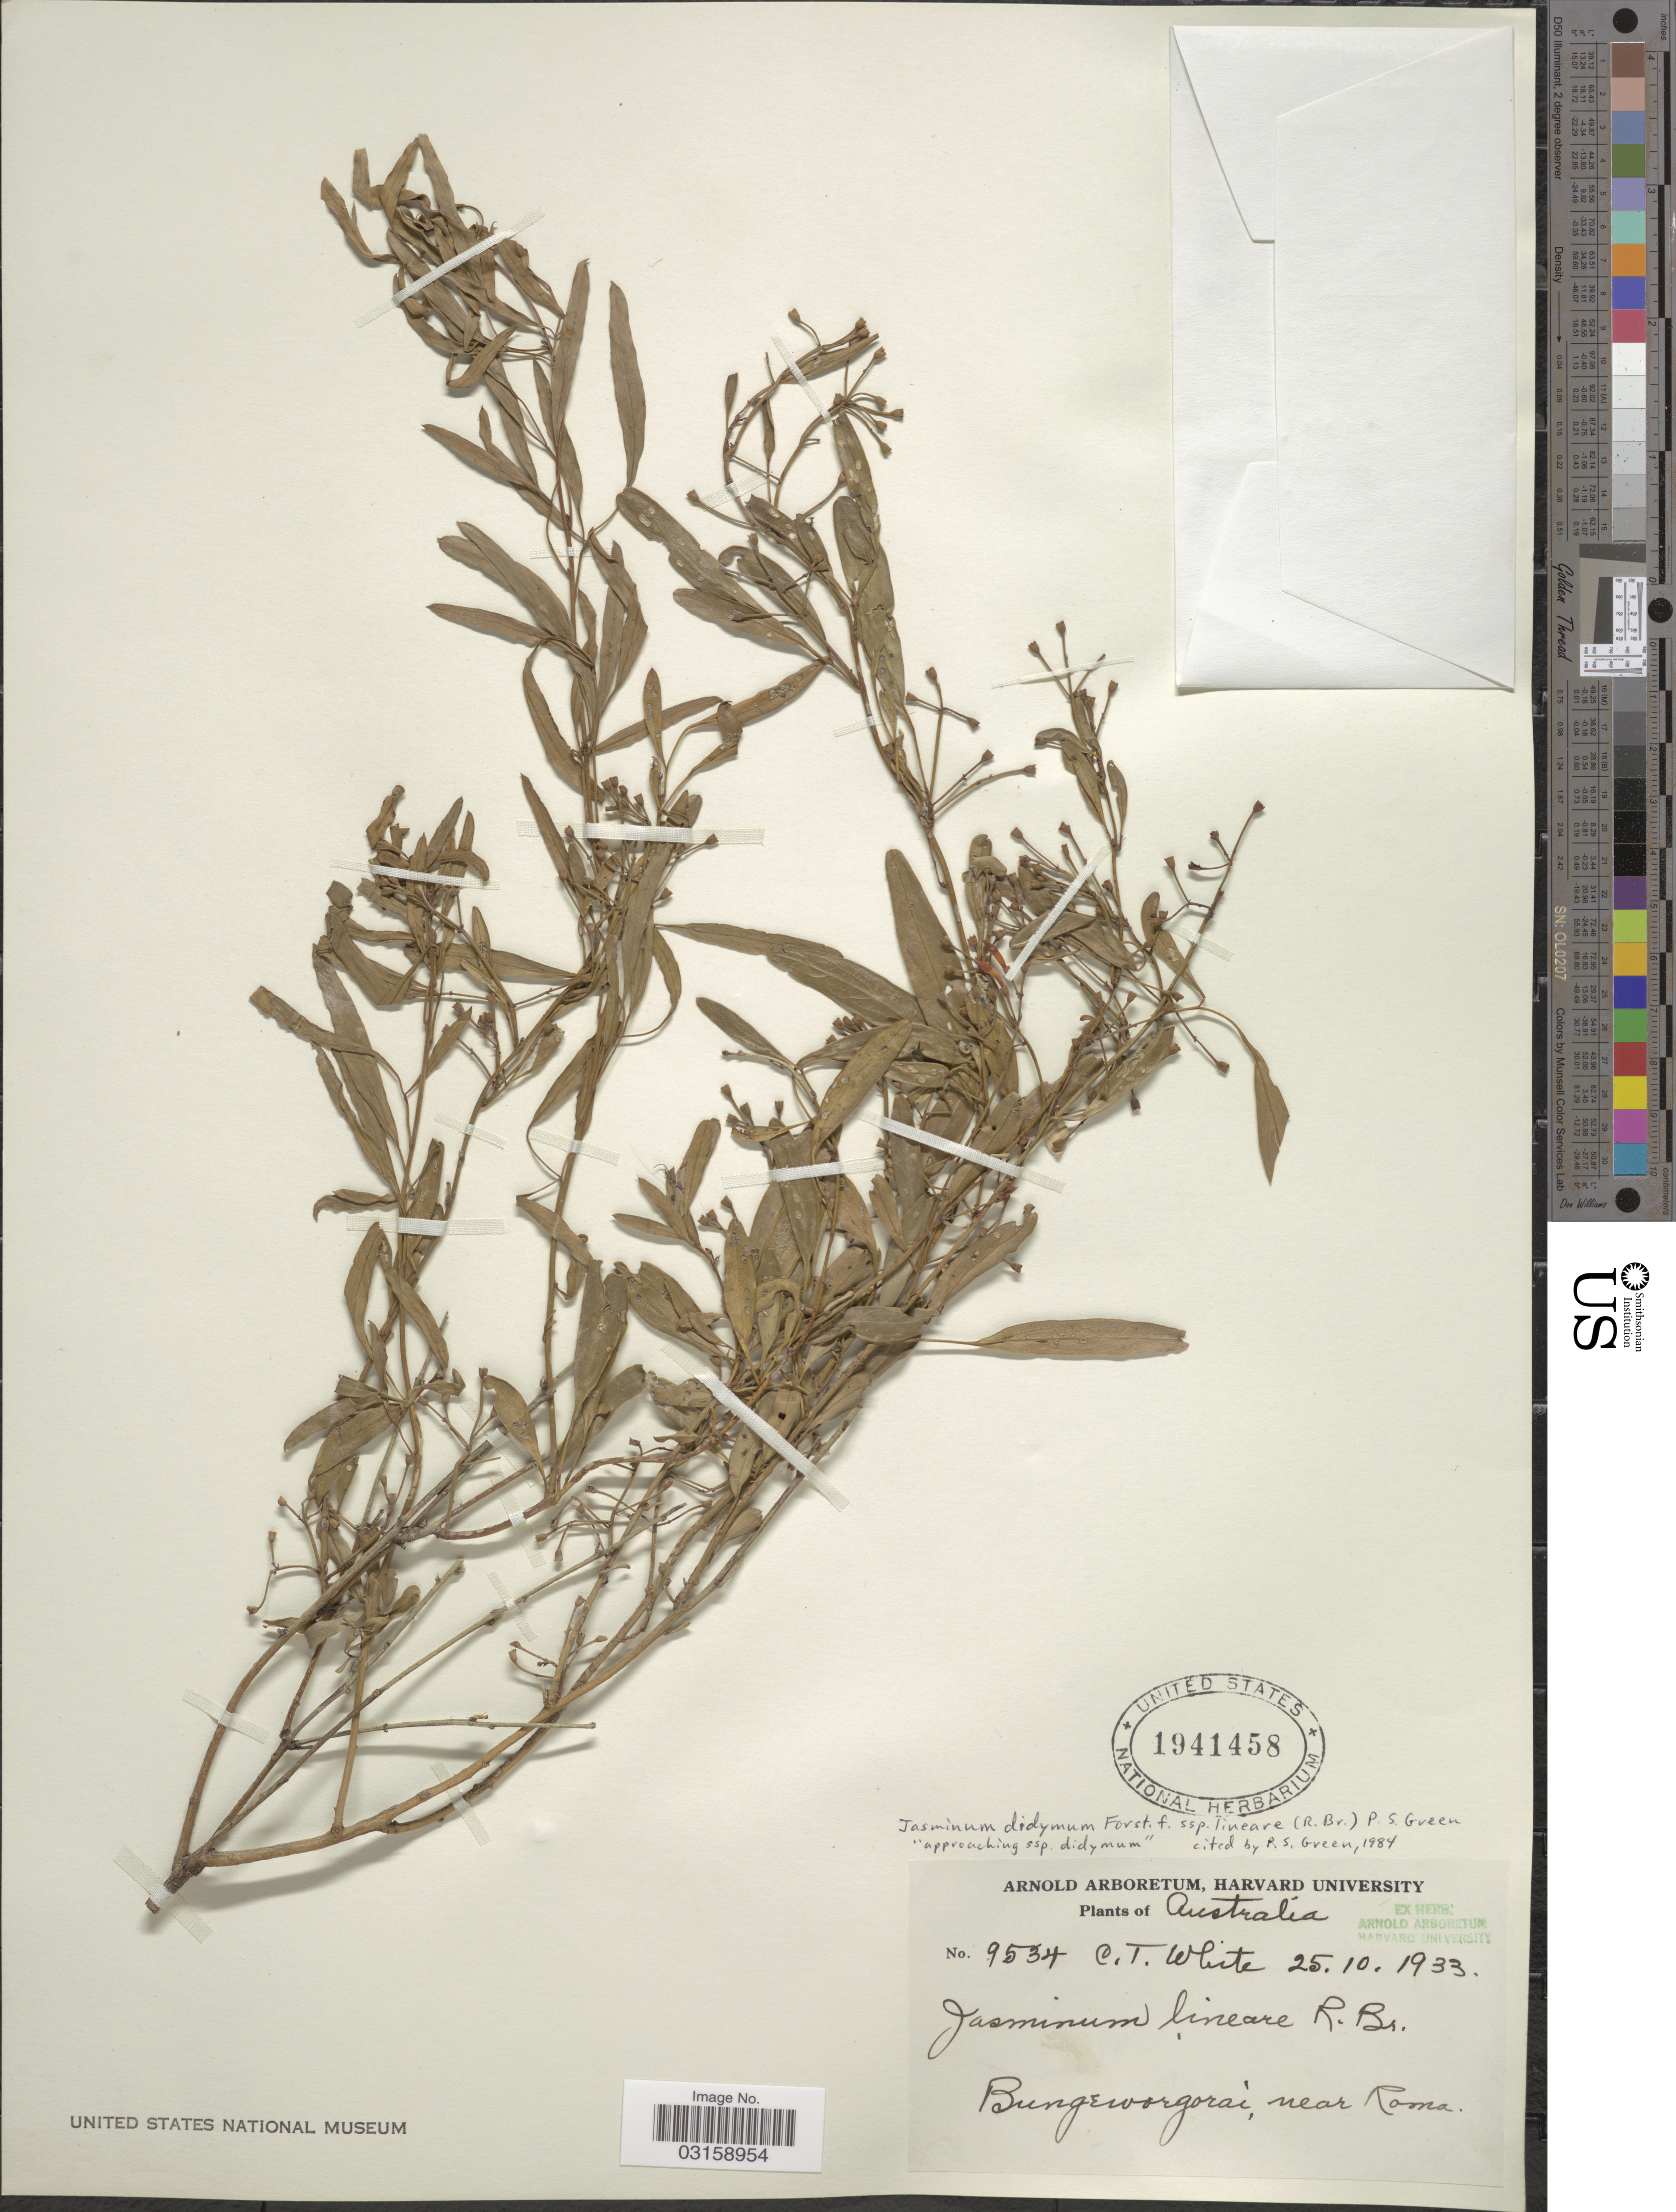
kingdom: Plantae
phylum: Tracheophyta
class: Magnoliopsida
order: Lamiales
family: Oleaceae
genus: Jasminum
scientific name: Jasminum didymum subsp. lineare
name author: (R. Br.) P.S. Green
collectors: C. T. White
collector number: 9534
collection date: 1933-10-25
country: Australia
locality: Bungeworgorai, near Roma.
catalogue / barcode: US 1941458